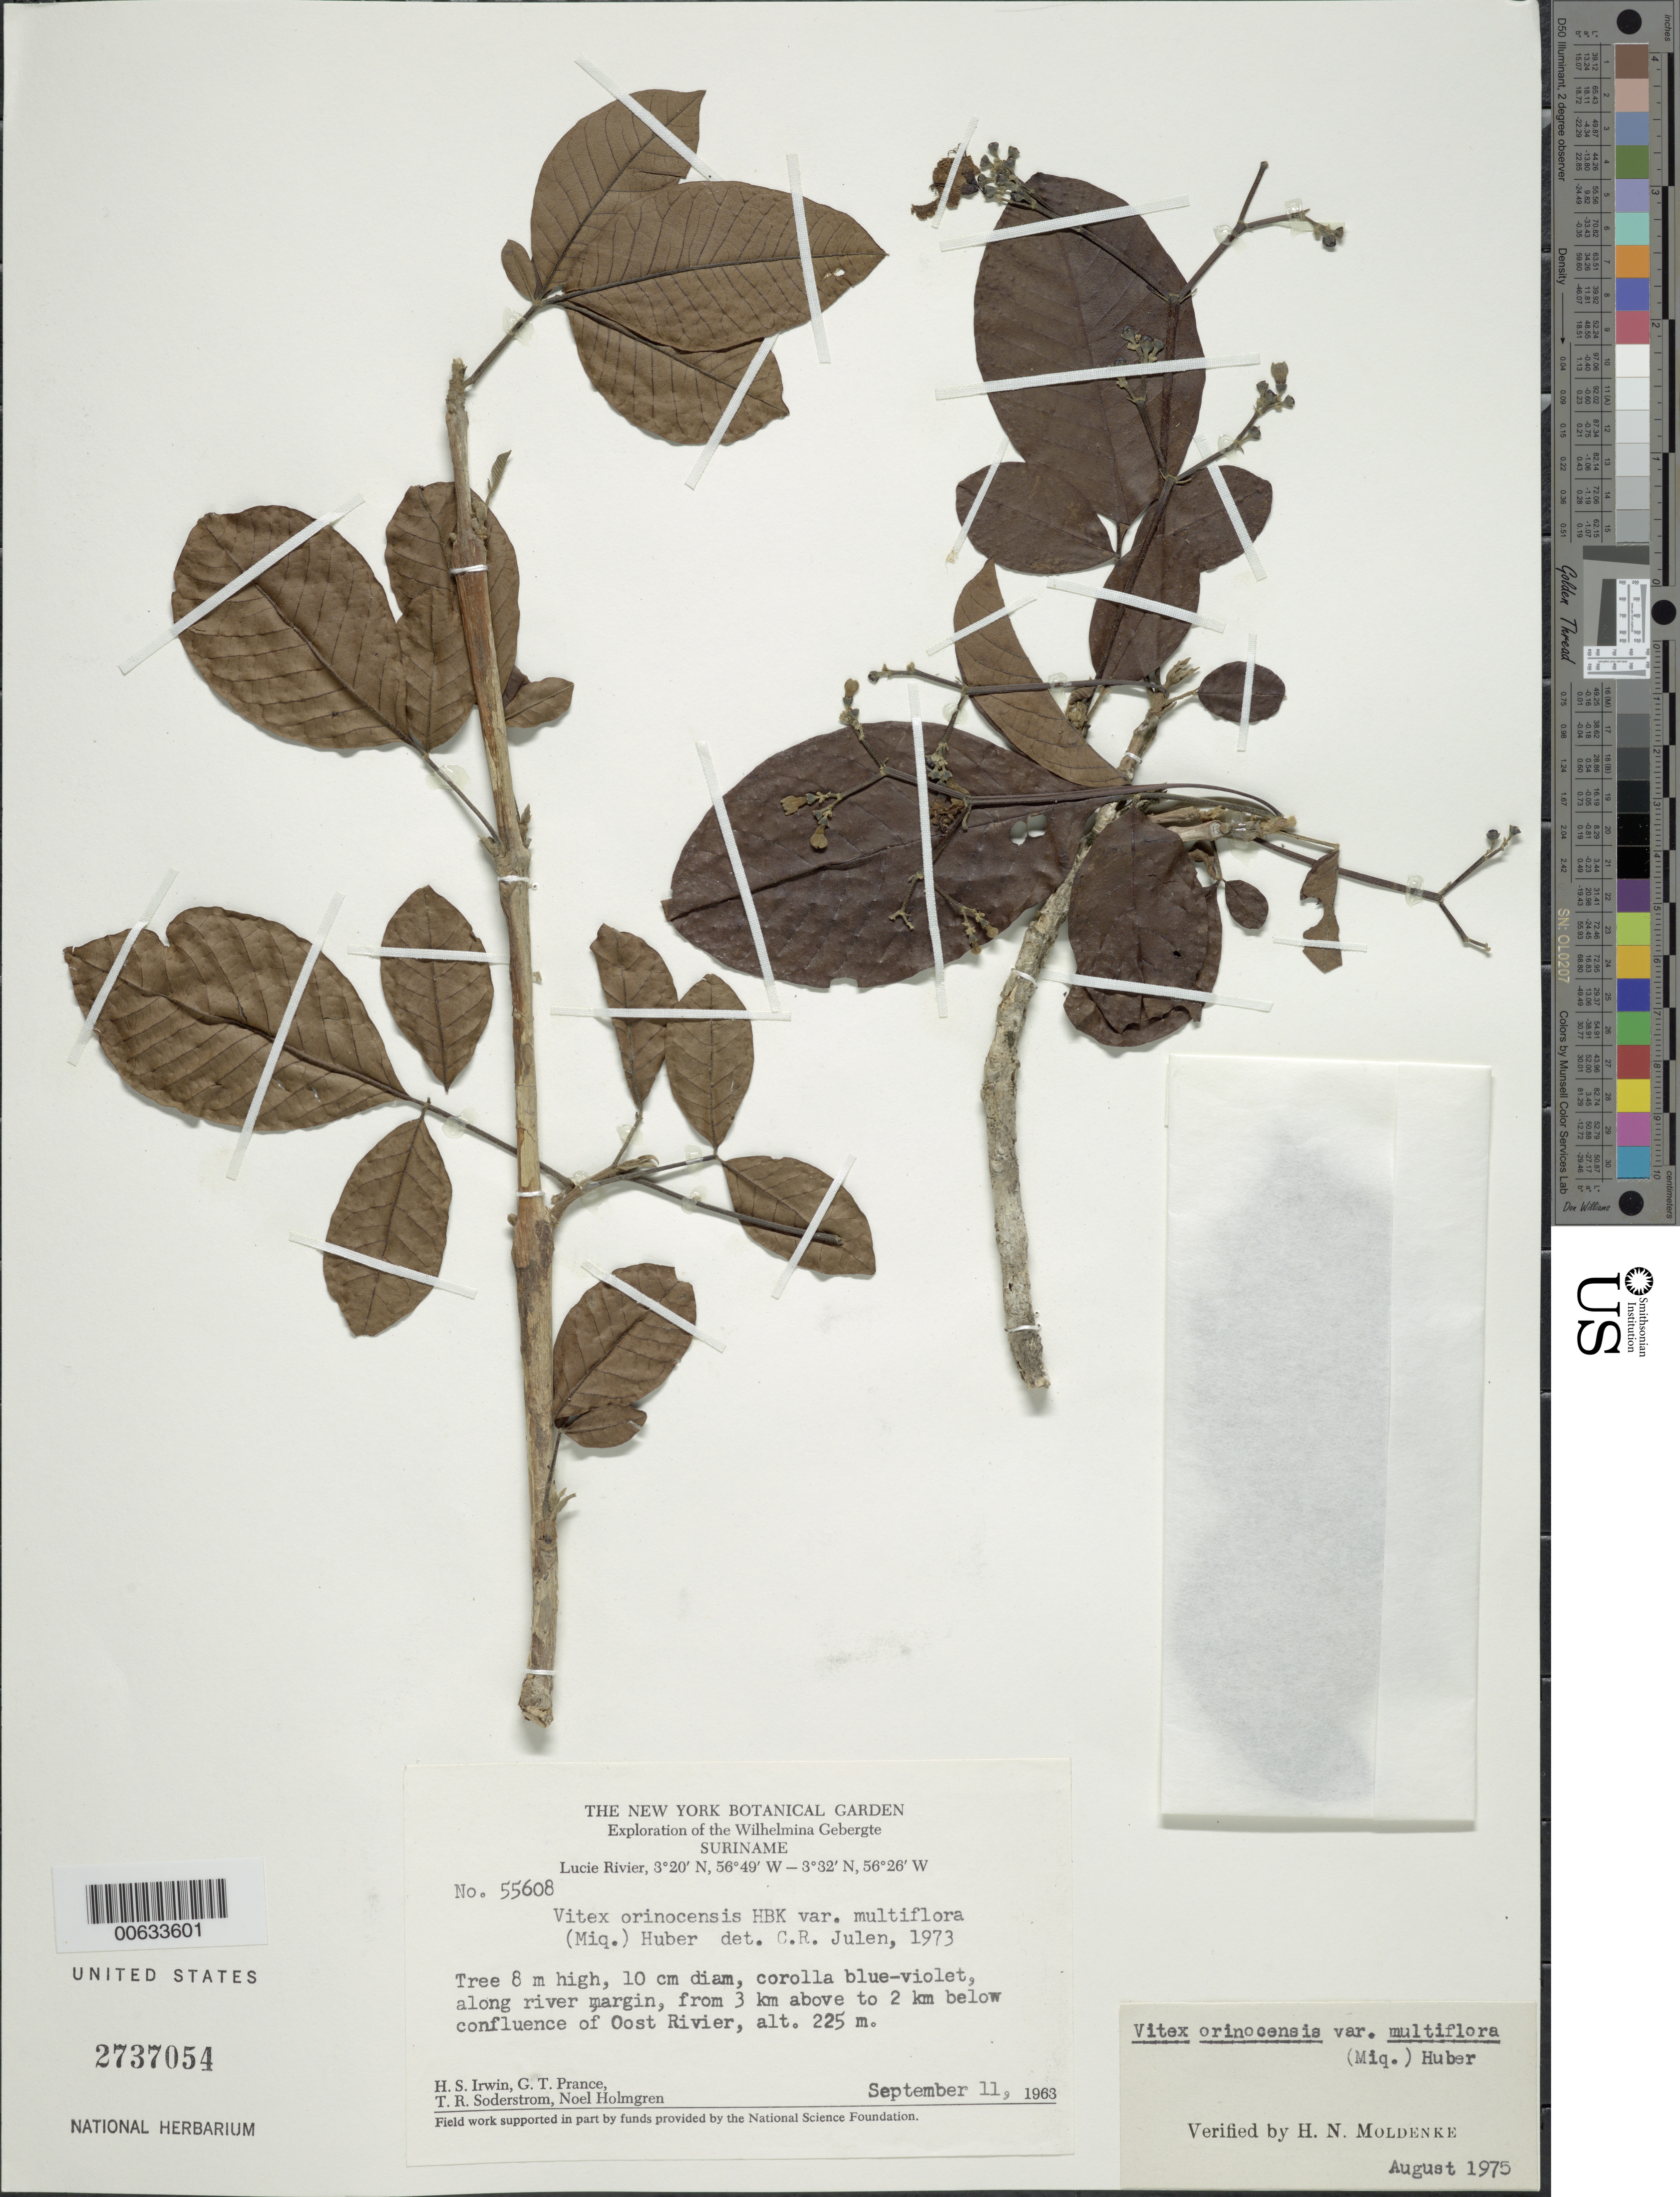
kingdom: Plantae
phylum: Tracheophyta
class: Magnoliopsida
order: Lamiales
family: Lamiaceae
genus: Vitex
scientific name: Vitex orinocensis var. multiflora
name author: (Miq.) Huber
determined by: Moldenke, H. N.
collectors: H. Irwin, G. T. Prance, T. R. Soderstrom & N. H. Holmgren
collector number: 55608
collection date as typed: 11-Sep-63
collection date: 1963-09-11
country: Suriname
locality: Lucie R., 3 km above to 2 km below confl. with Oost R., Wilhelmina Gebergte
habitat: Along river margin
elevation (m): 225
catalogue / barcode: US 2737054